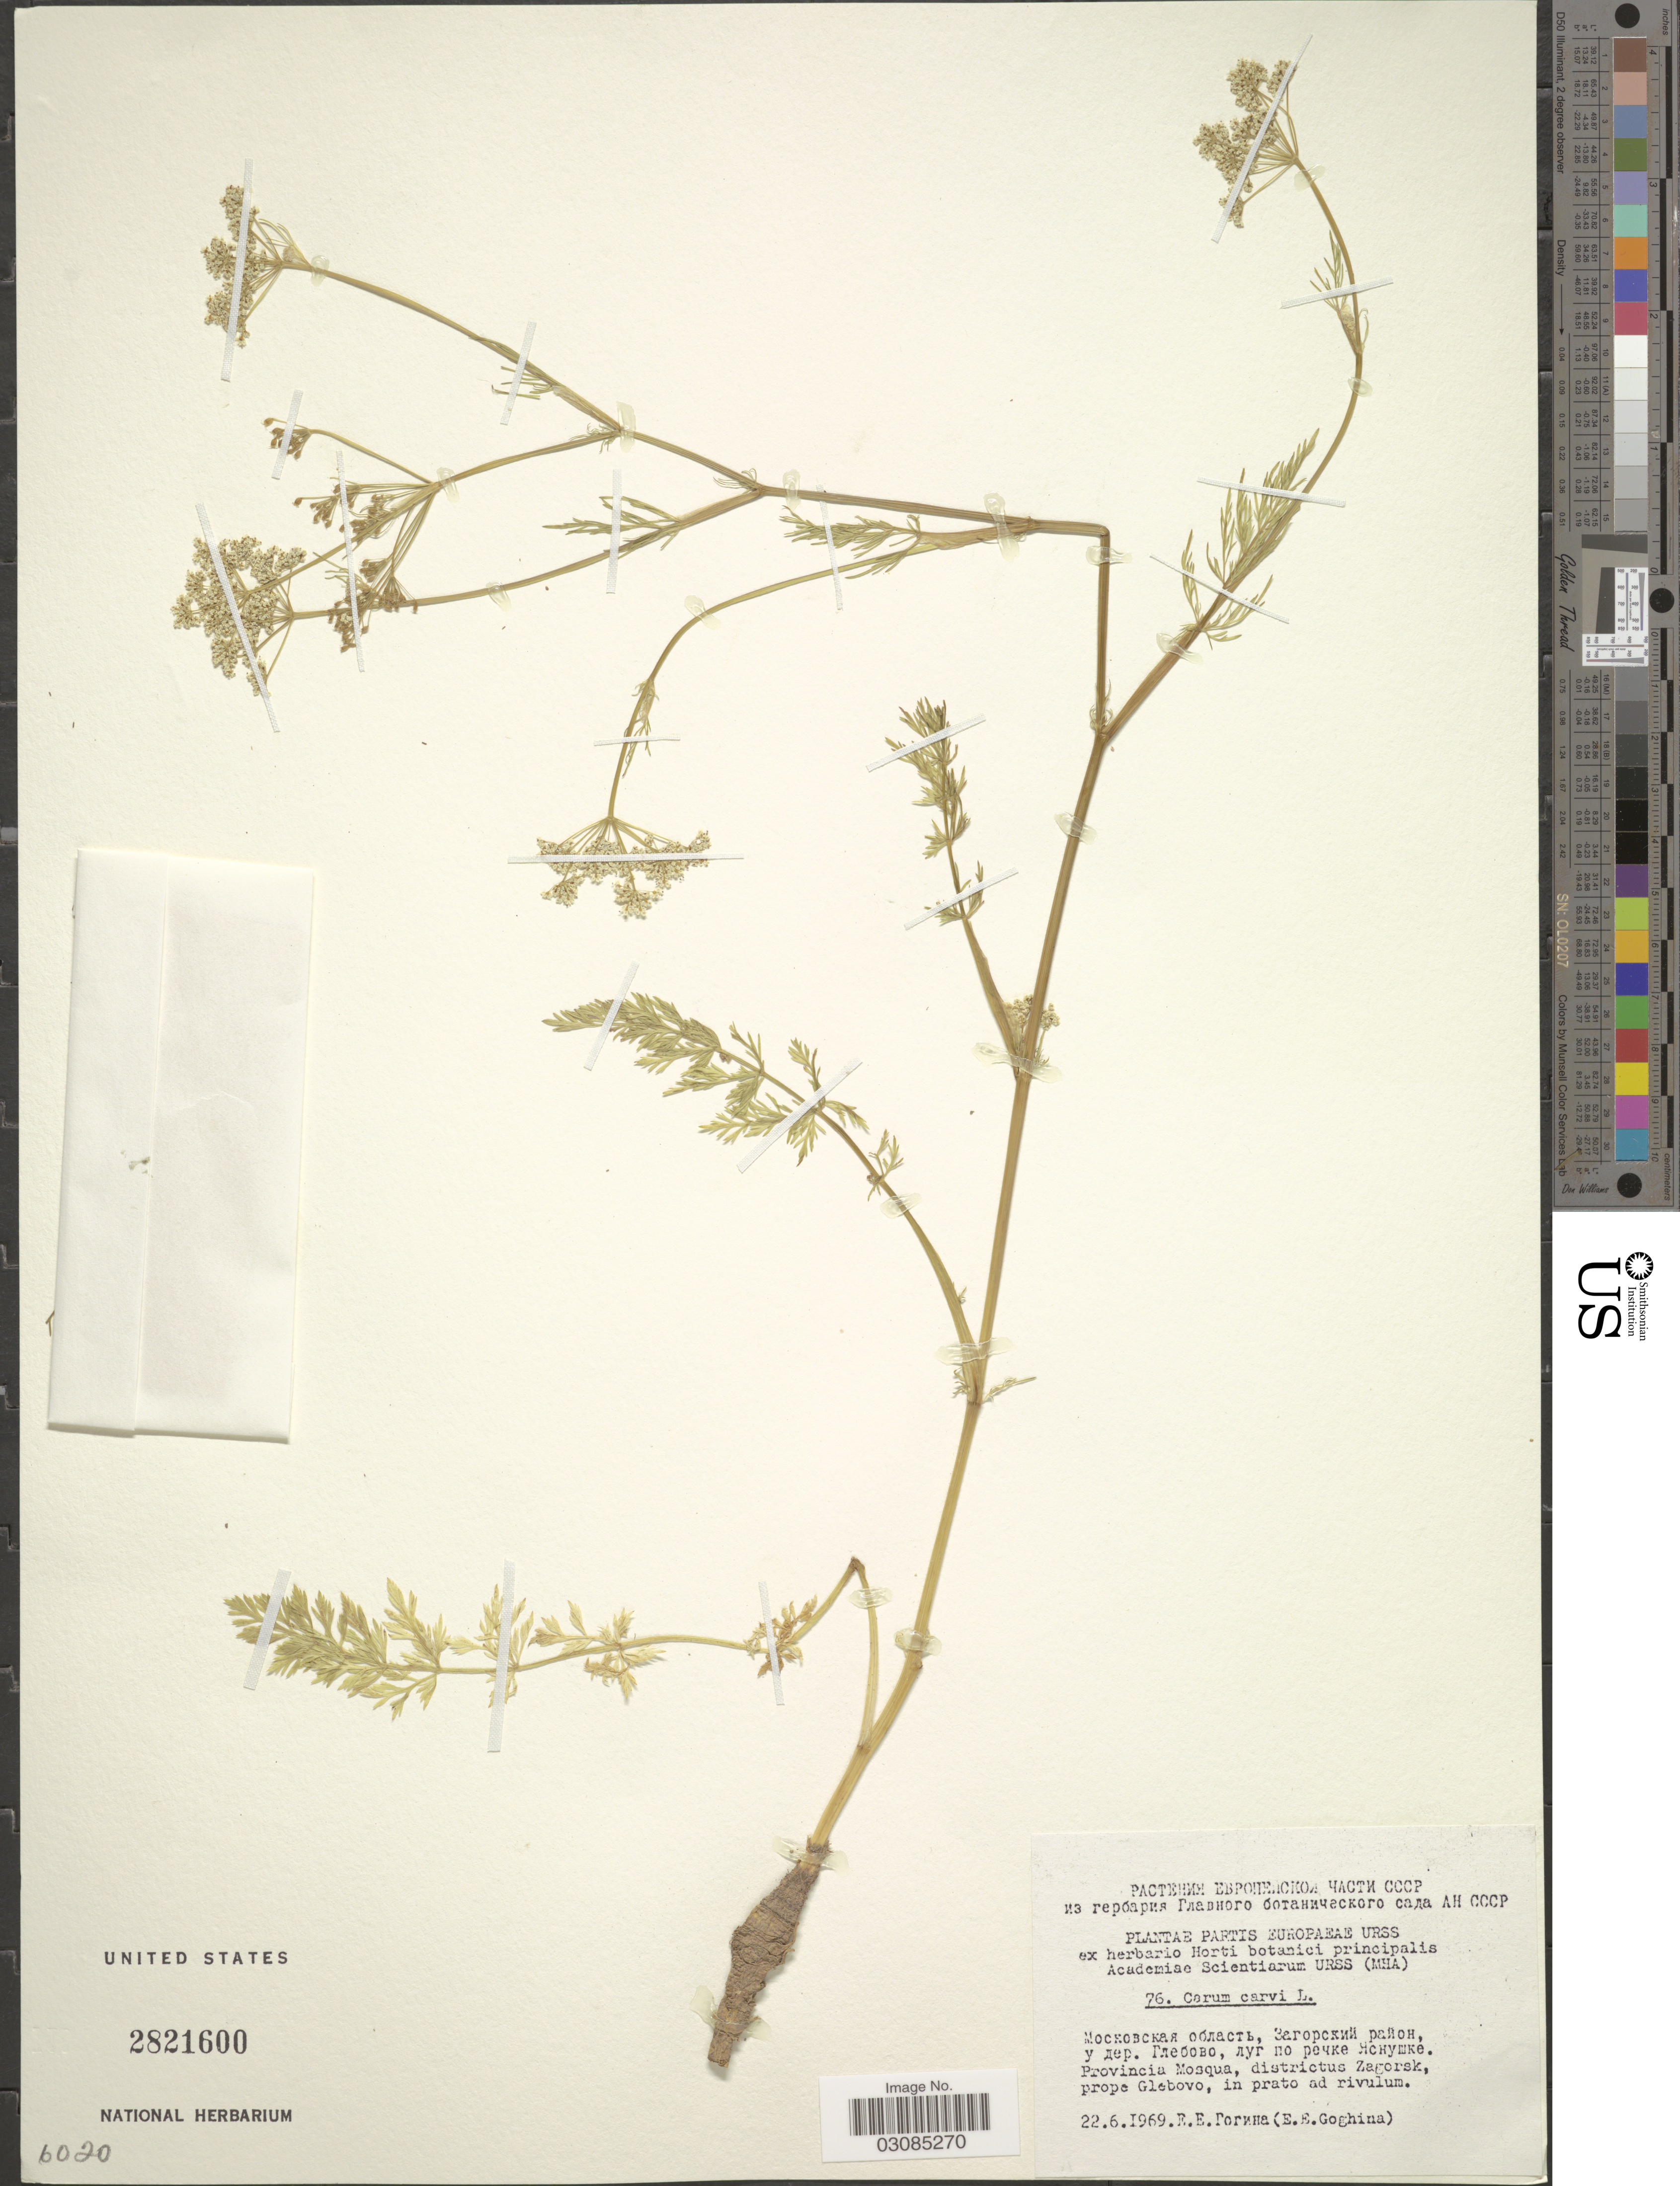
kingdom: Plantae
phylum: Tracheophyta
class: Magnoliopsida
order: Apiales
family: Apiaceae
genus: Carum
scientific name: Carum carvi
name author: L.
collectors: E. Goghina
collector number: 76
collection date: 1969-06-22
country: Russian Federation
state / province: Moscow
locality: Provincia Mosqua, districtus Zagorsk, prope Glebovo, in prato ad rivulum. Partis Europaeae URSS.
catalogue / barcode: US 2821600